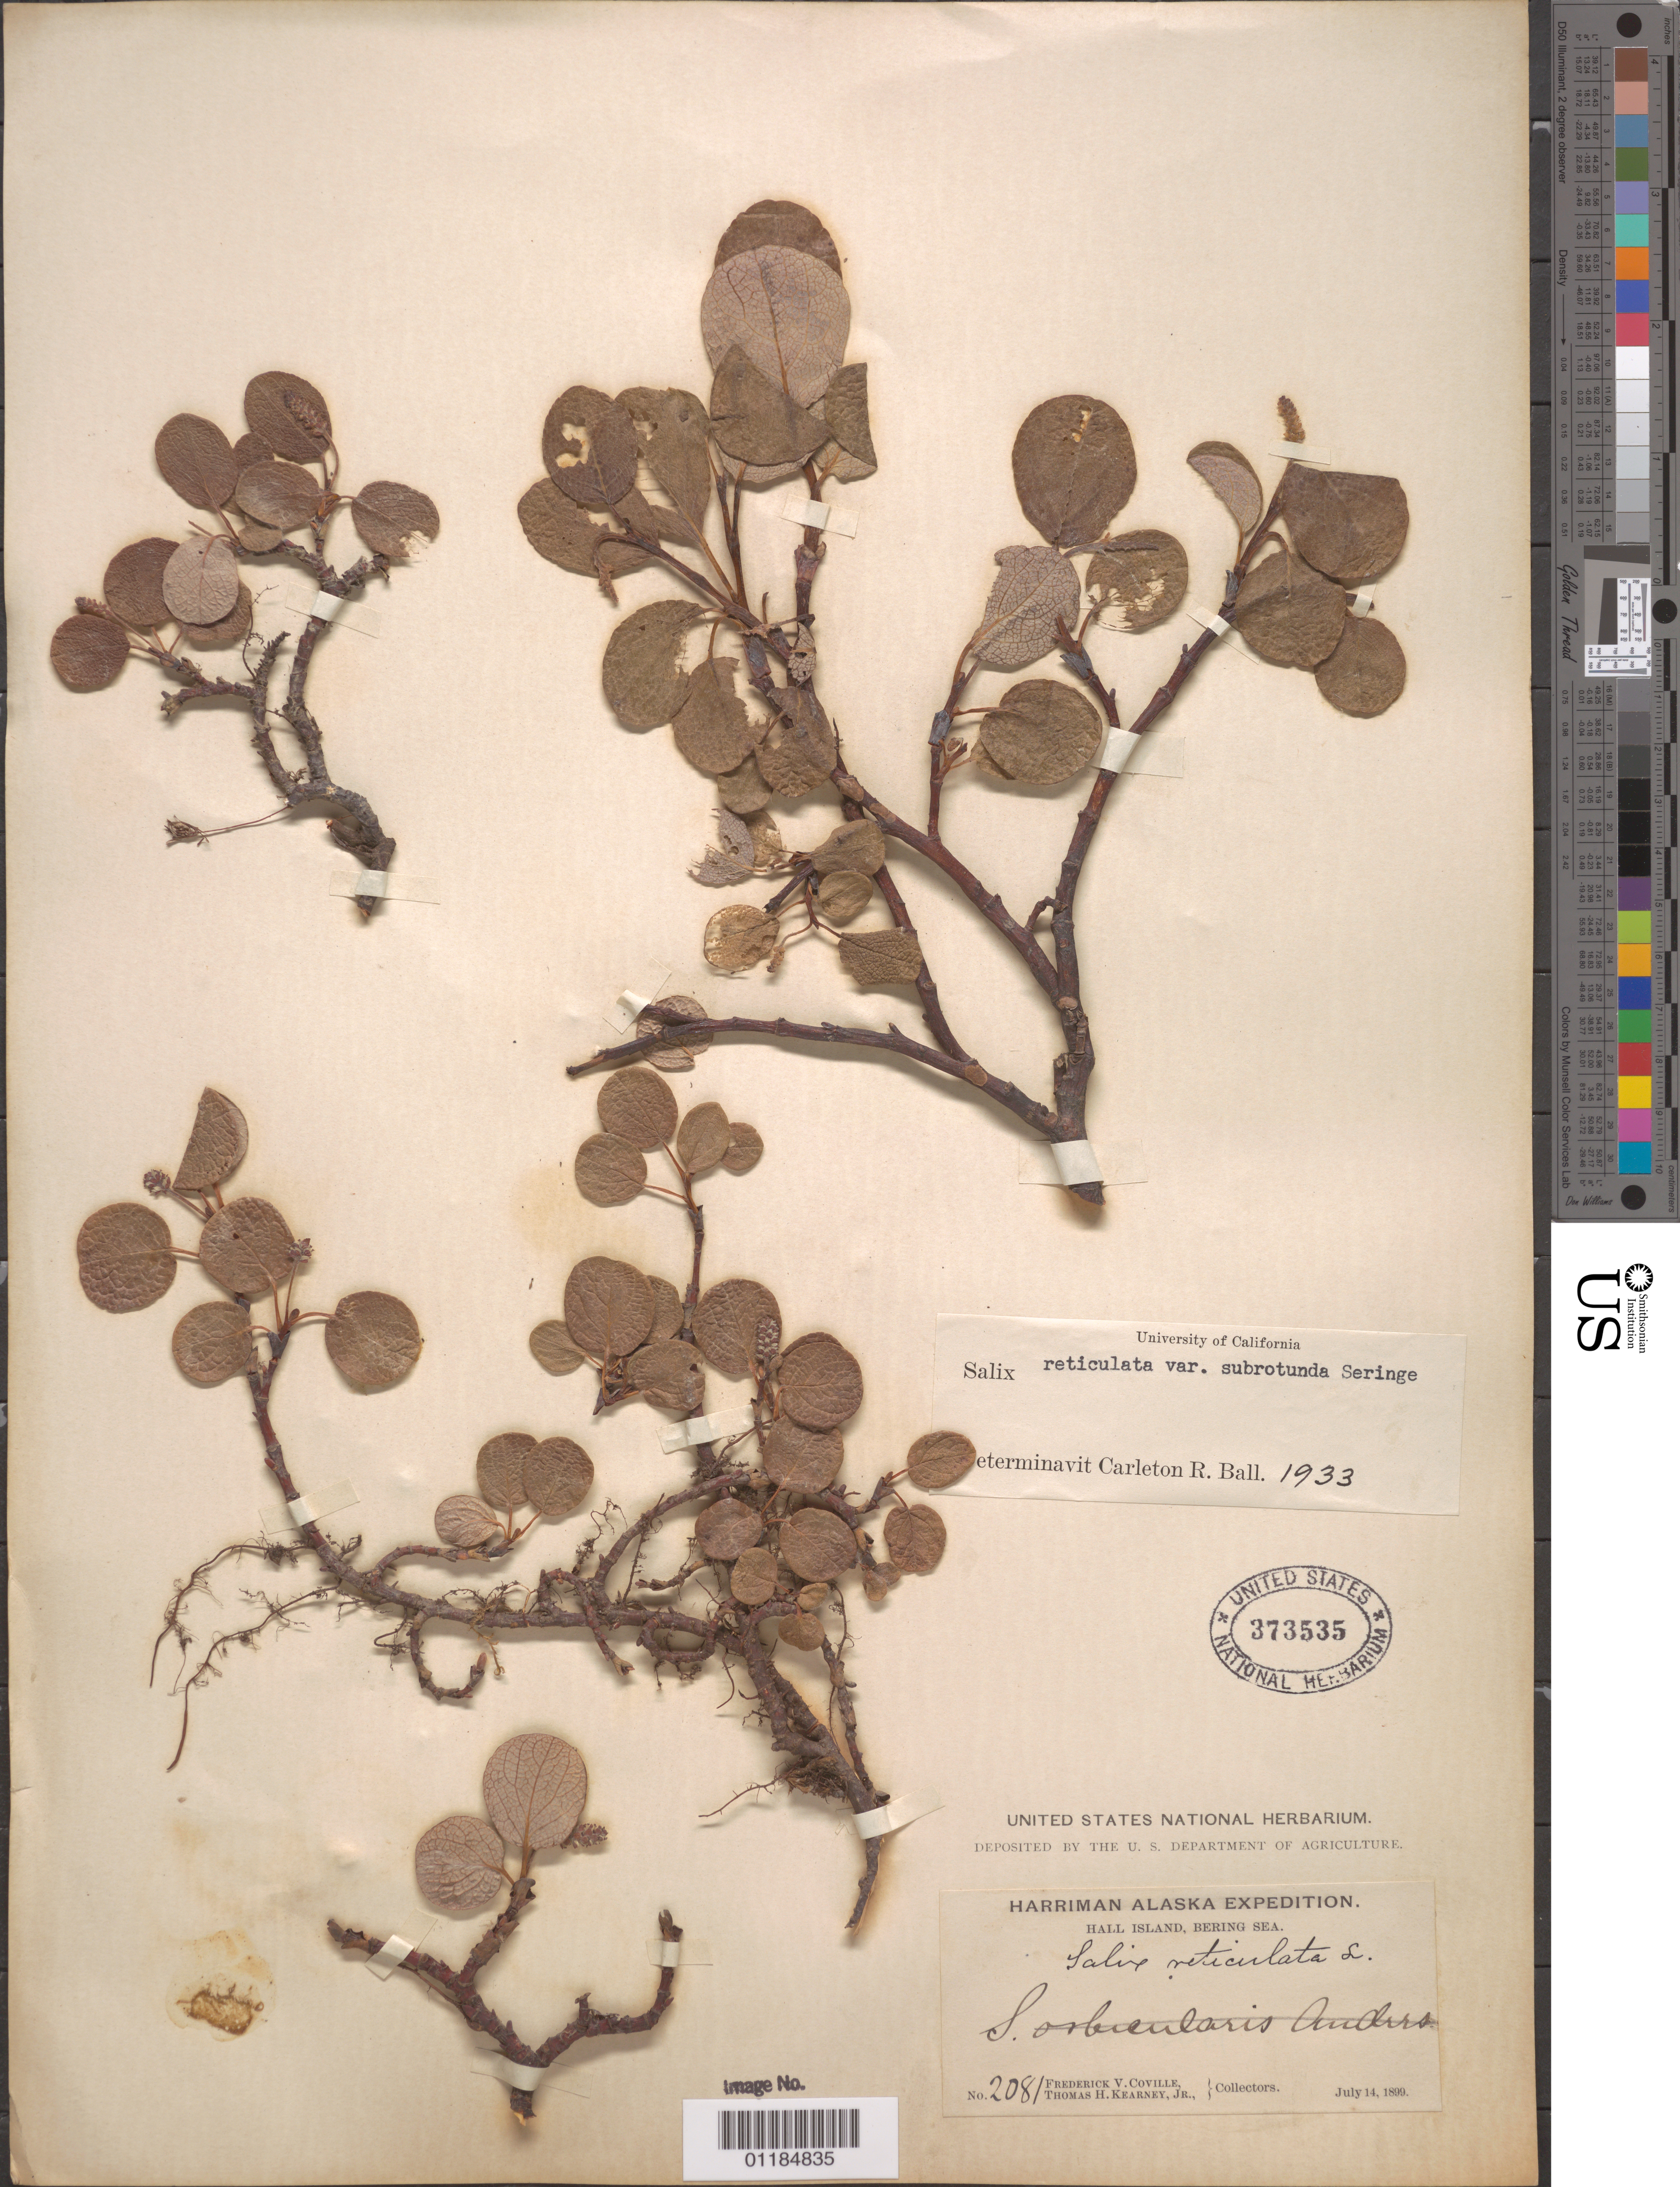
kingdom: Plantae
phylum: Tracheophyta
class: Magnoliopsida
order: Malpighiales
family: Salicaceae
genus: Salix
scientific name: Salix reticulata var. subrotunda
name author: Ser.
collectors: F. V. Coville & T. H. Kearney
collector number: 2081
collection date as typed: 14 Jul 1899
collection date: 1899-07-14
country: United States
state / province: Alaska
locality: Hall Island, Bering Sea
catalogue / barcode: US 373535